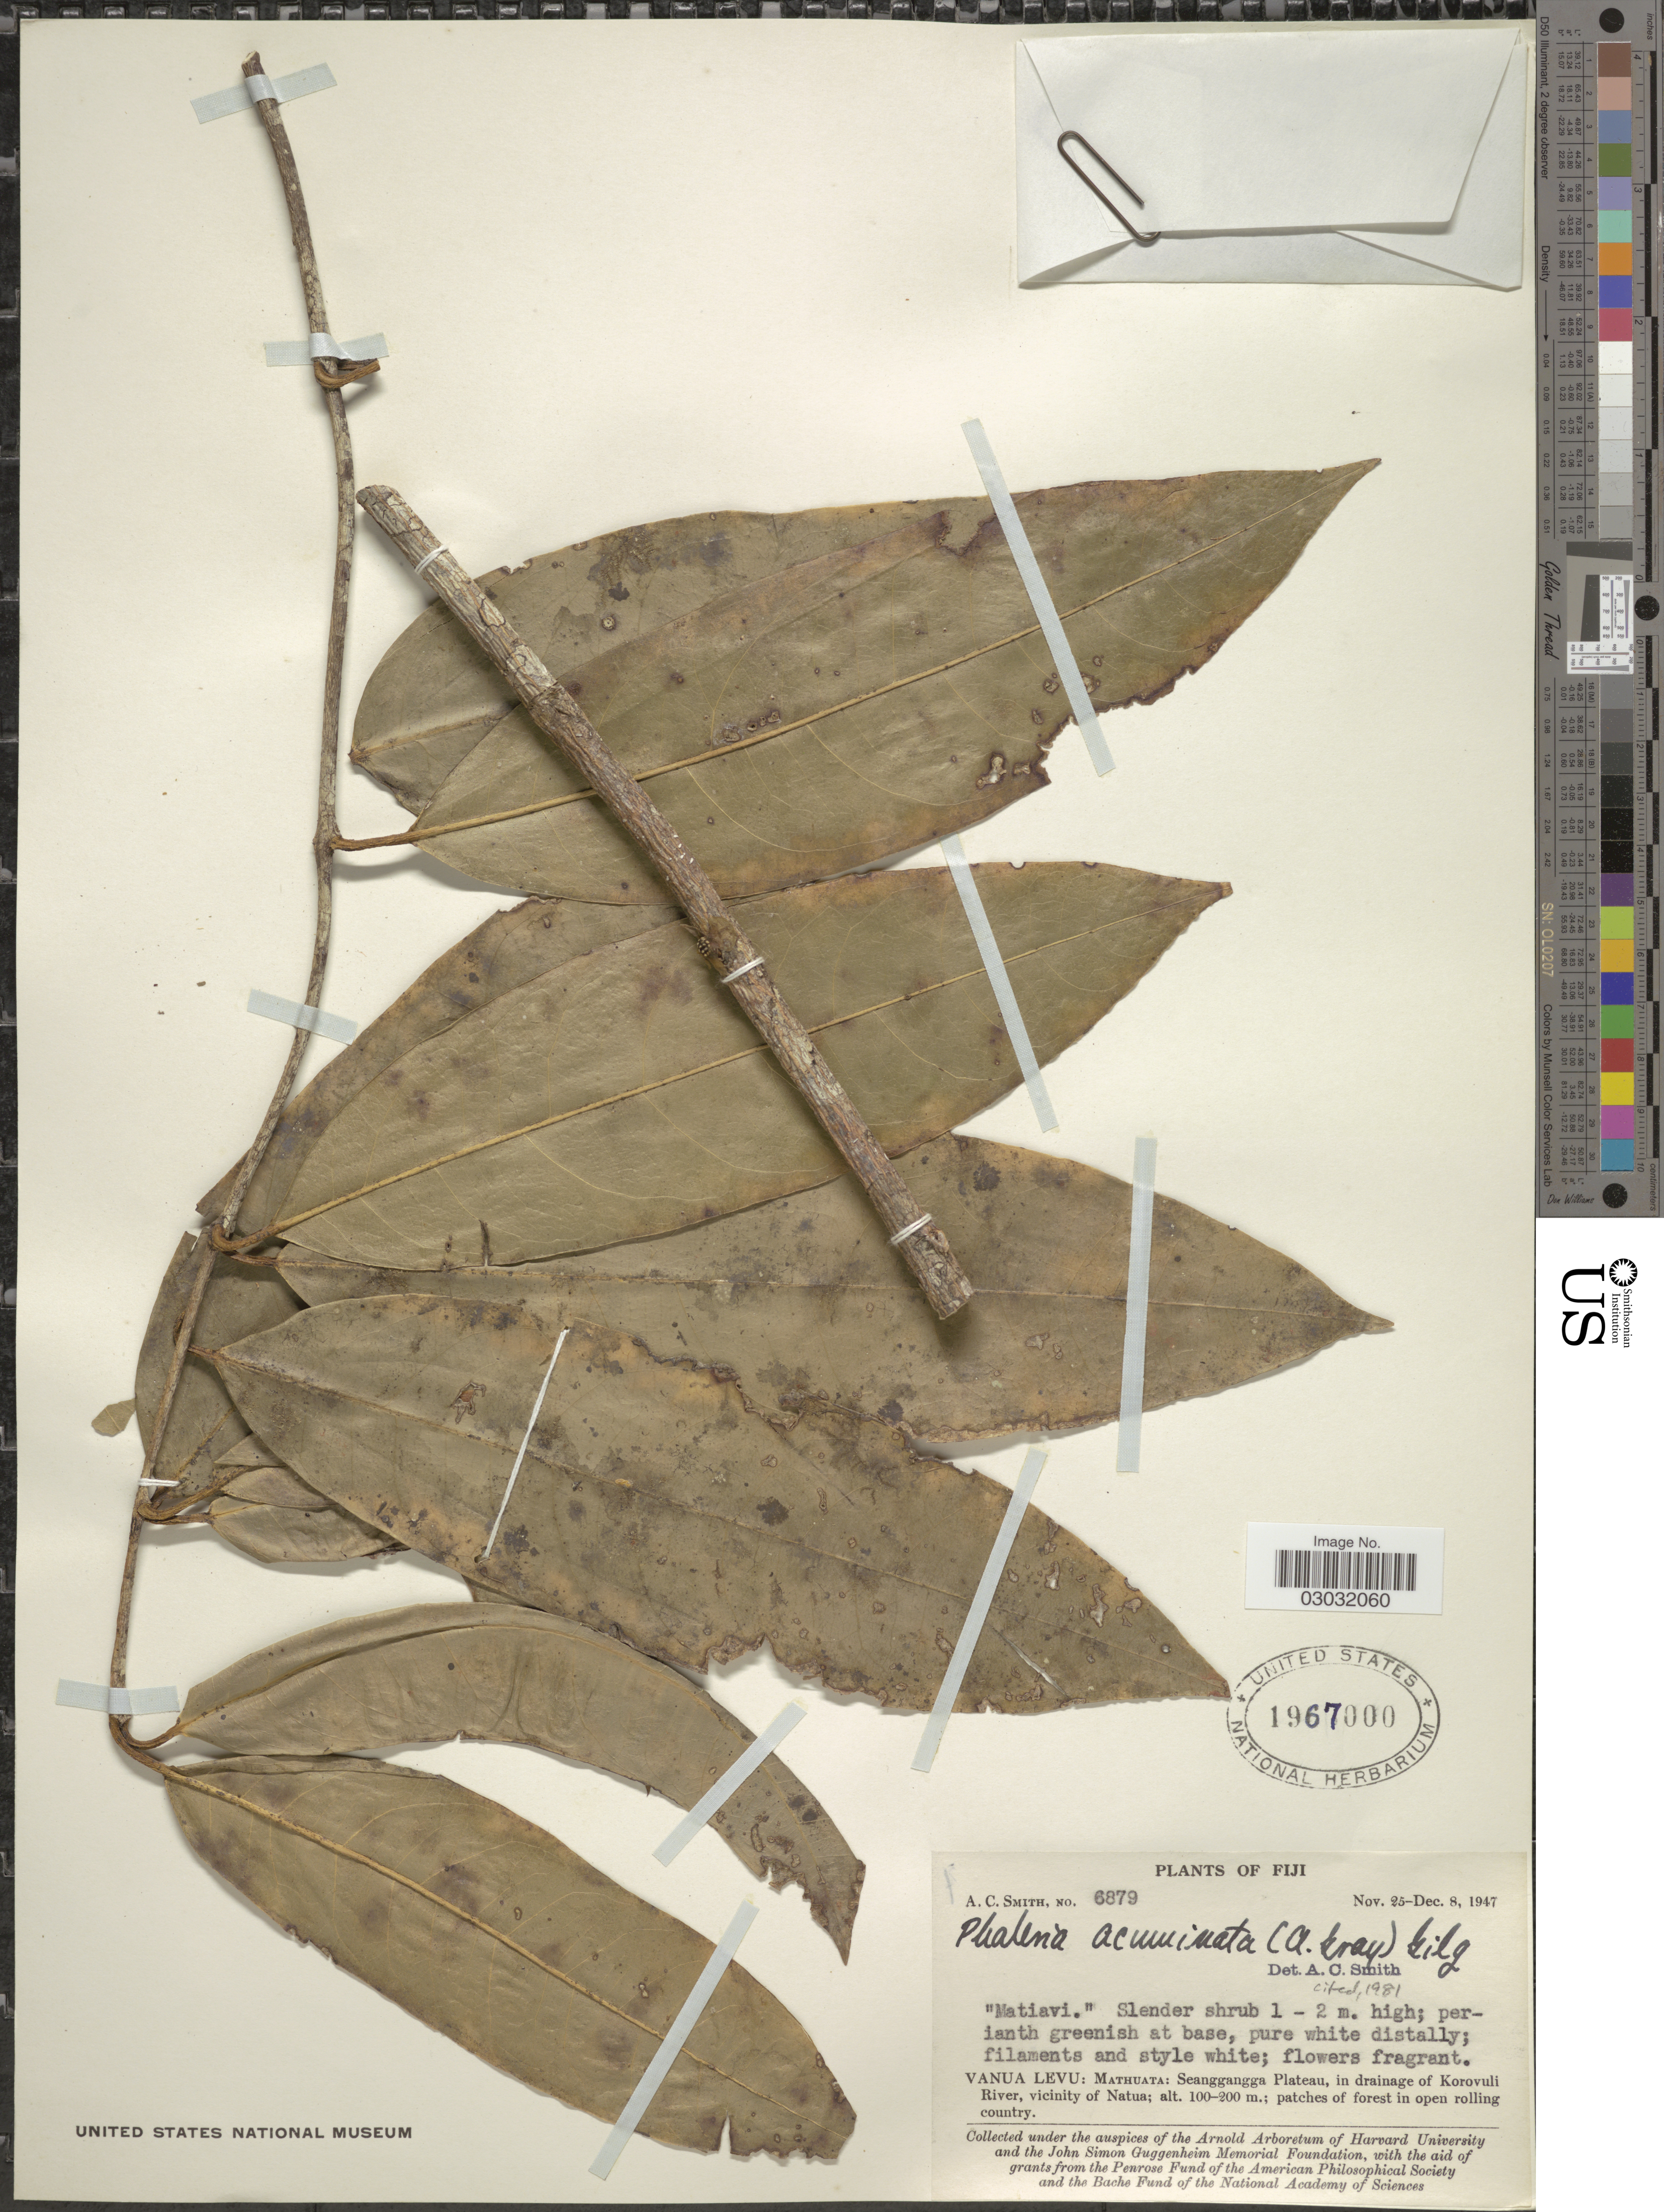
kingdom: Plantae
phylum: Tracheophyta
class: Magnoliopsida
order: Malvales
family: Thymelaeaceae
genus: Phaleria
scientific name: Phaleria acuminata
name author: (A. Gray) Gilg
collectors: A. C. Smith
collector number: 6879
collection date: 1947-11-25/1947-12-08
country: Fiji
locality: Vanua Levu: Mathuata: Seanggangga Plateau, in drainage of Korovuli River, vicinity of Natua.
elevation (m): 100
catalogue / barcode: US 1967000